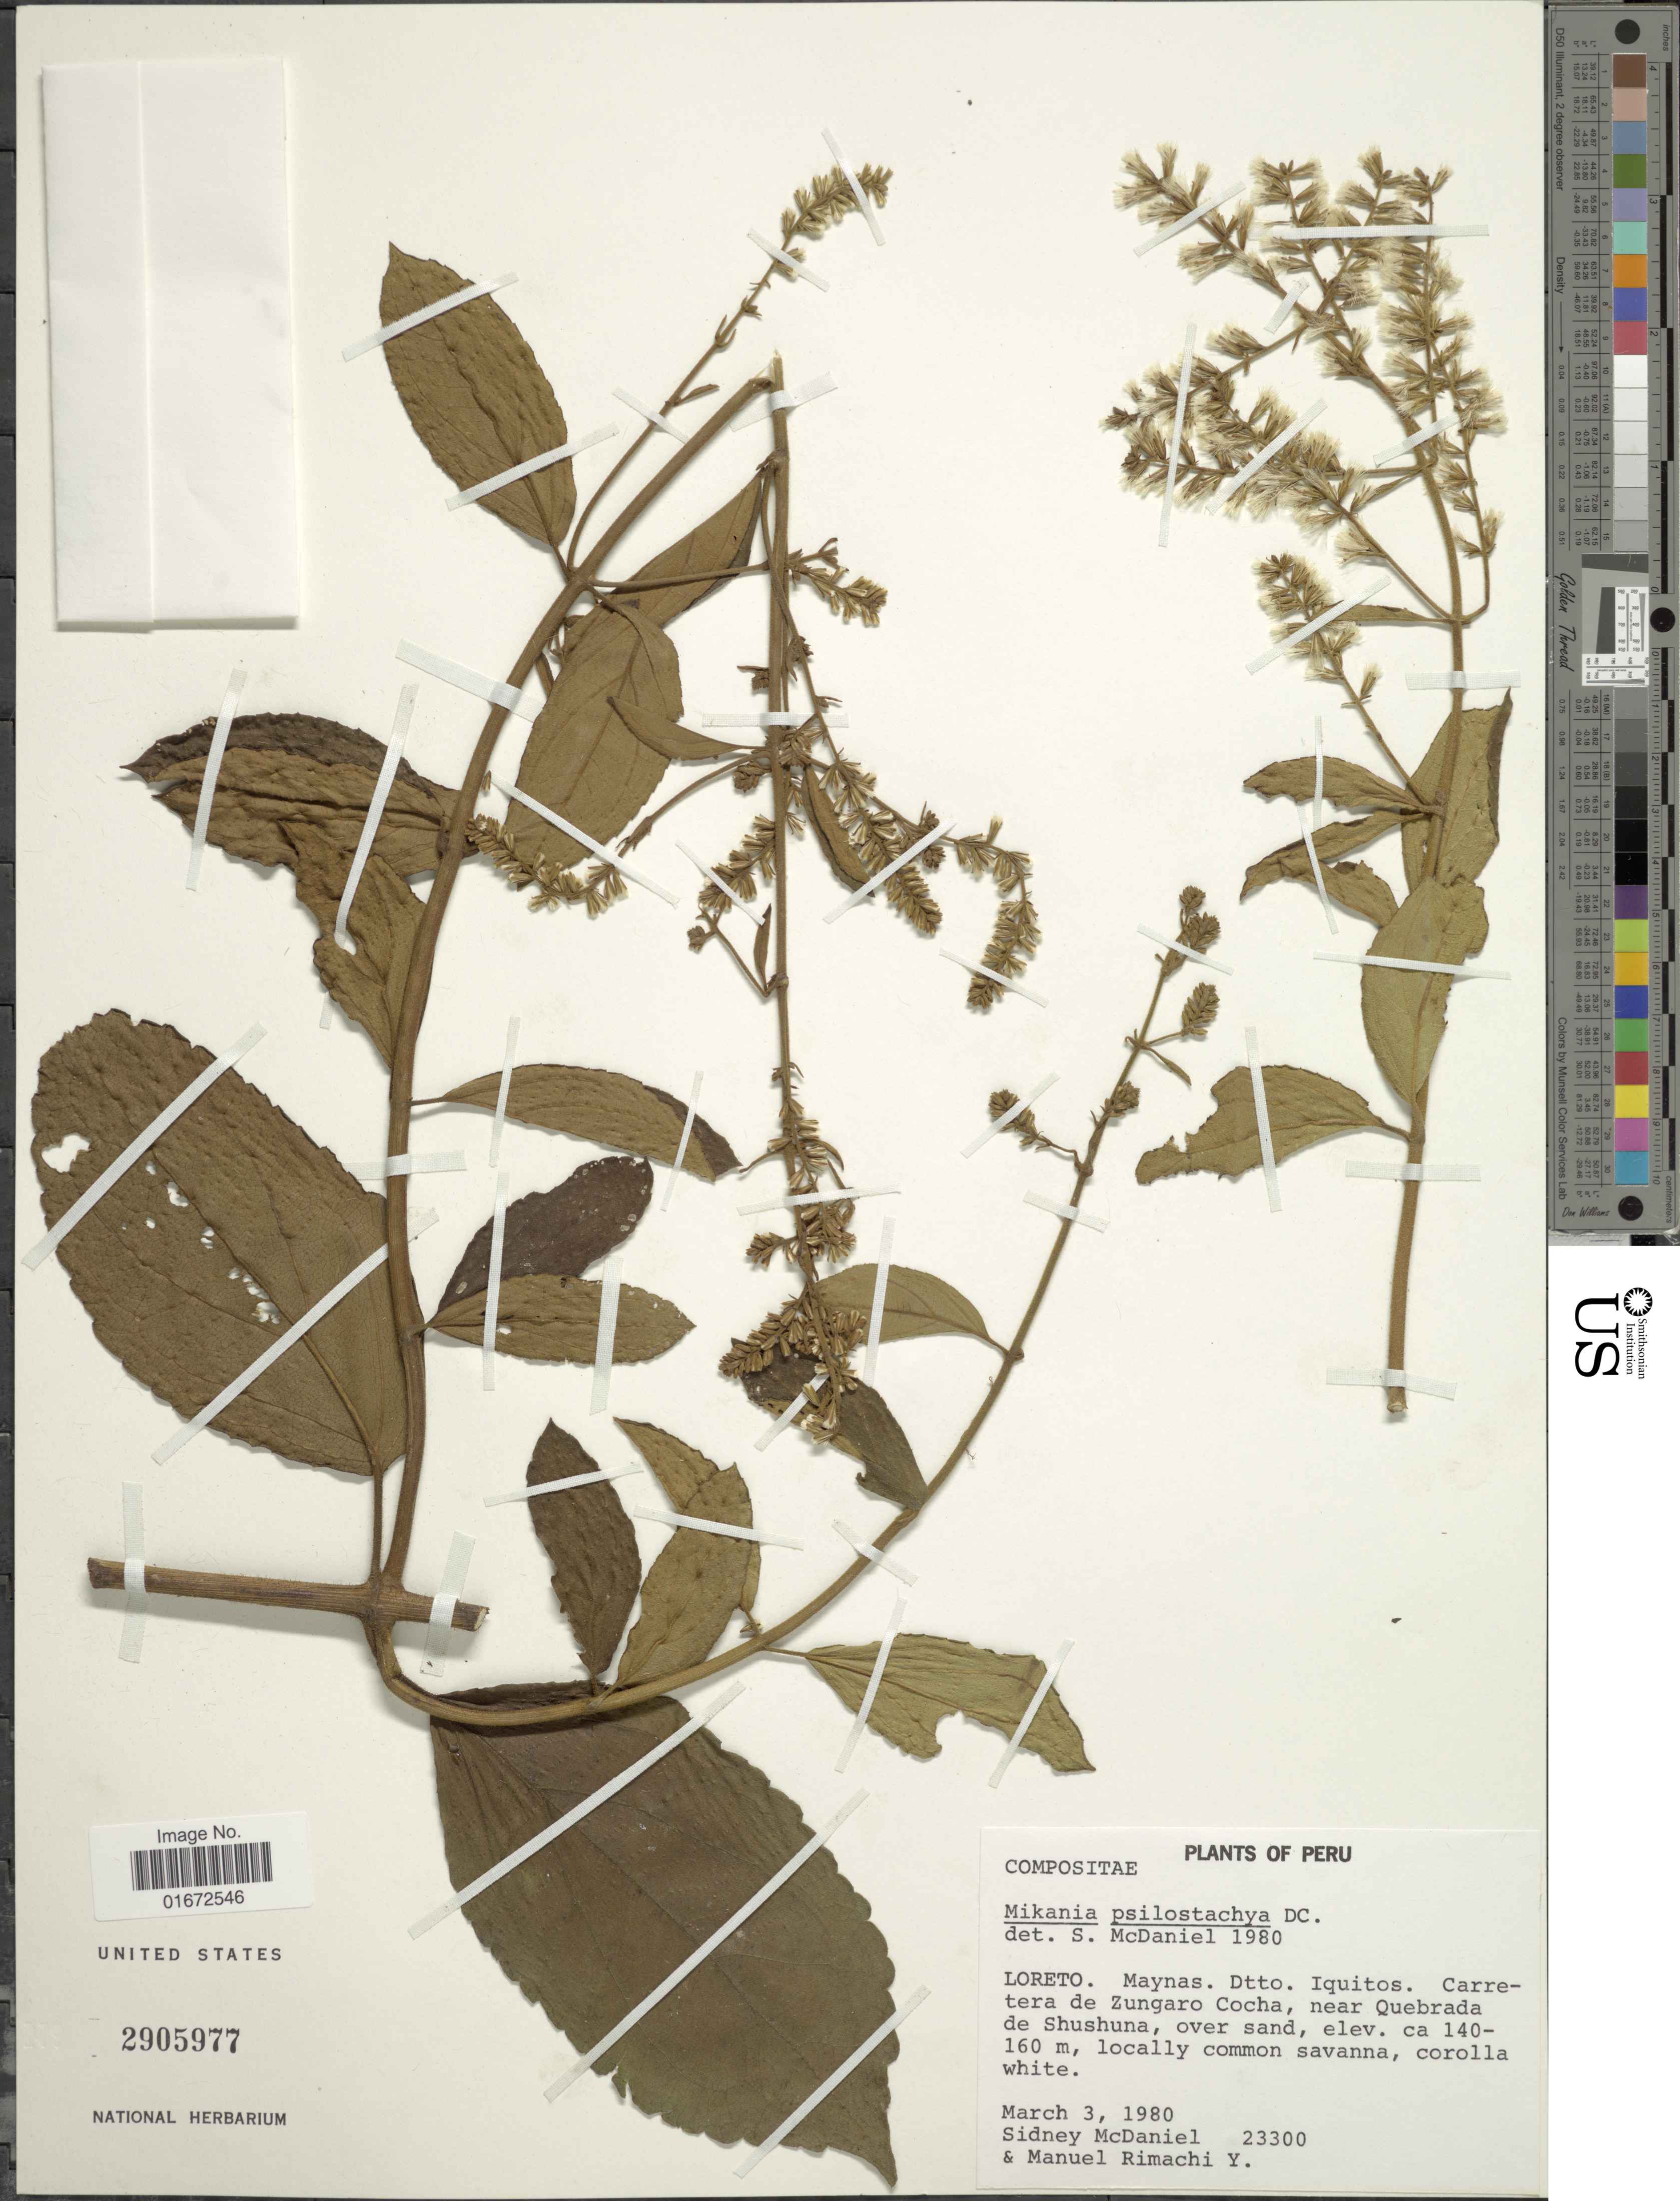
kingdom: Plantae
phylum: Tracheophyta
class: Magnoliopsida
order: Asterales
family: Asteraceae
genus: Mikania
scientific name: Mikania psilostachya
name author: DC.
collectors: S. McDaniel & M. Rimachi Y.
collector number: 23300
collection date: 1980-03-03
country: Peru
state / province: Loreto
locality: Loreto. Maynas. Dtto. Iquitos. Carretera de Zungaro Cocha, near Quebrada de Shushuna, over sand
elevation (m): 140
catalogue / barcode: US 2905977